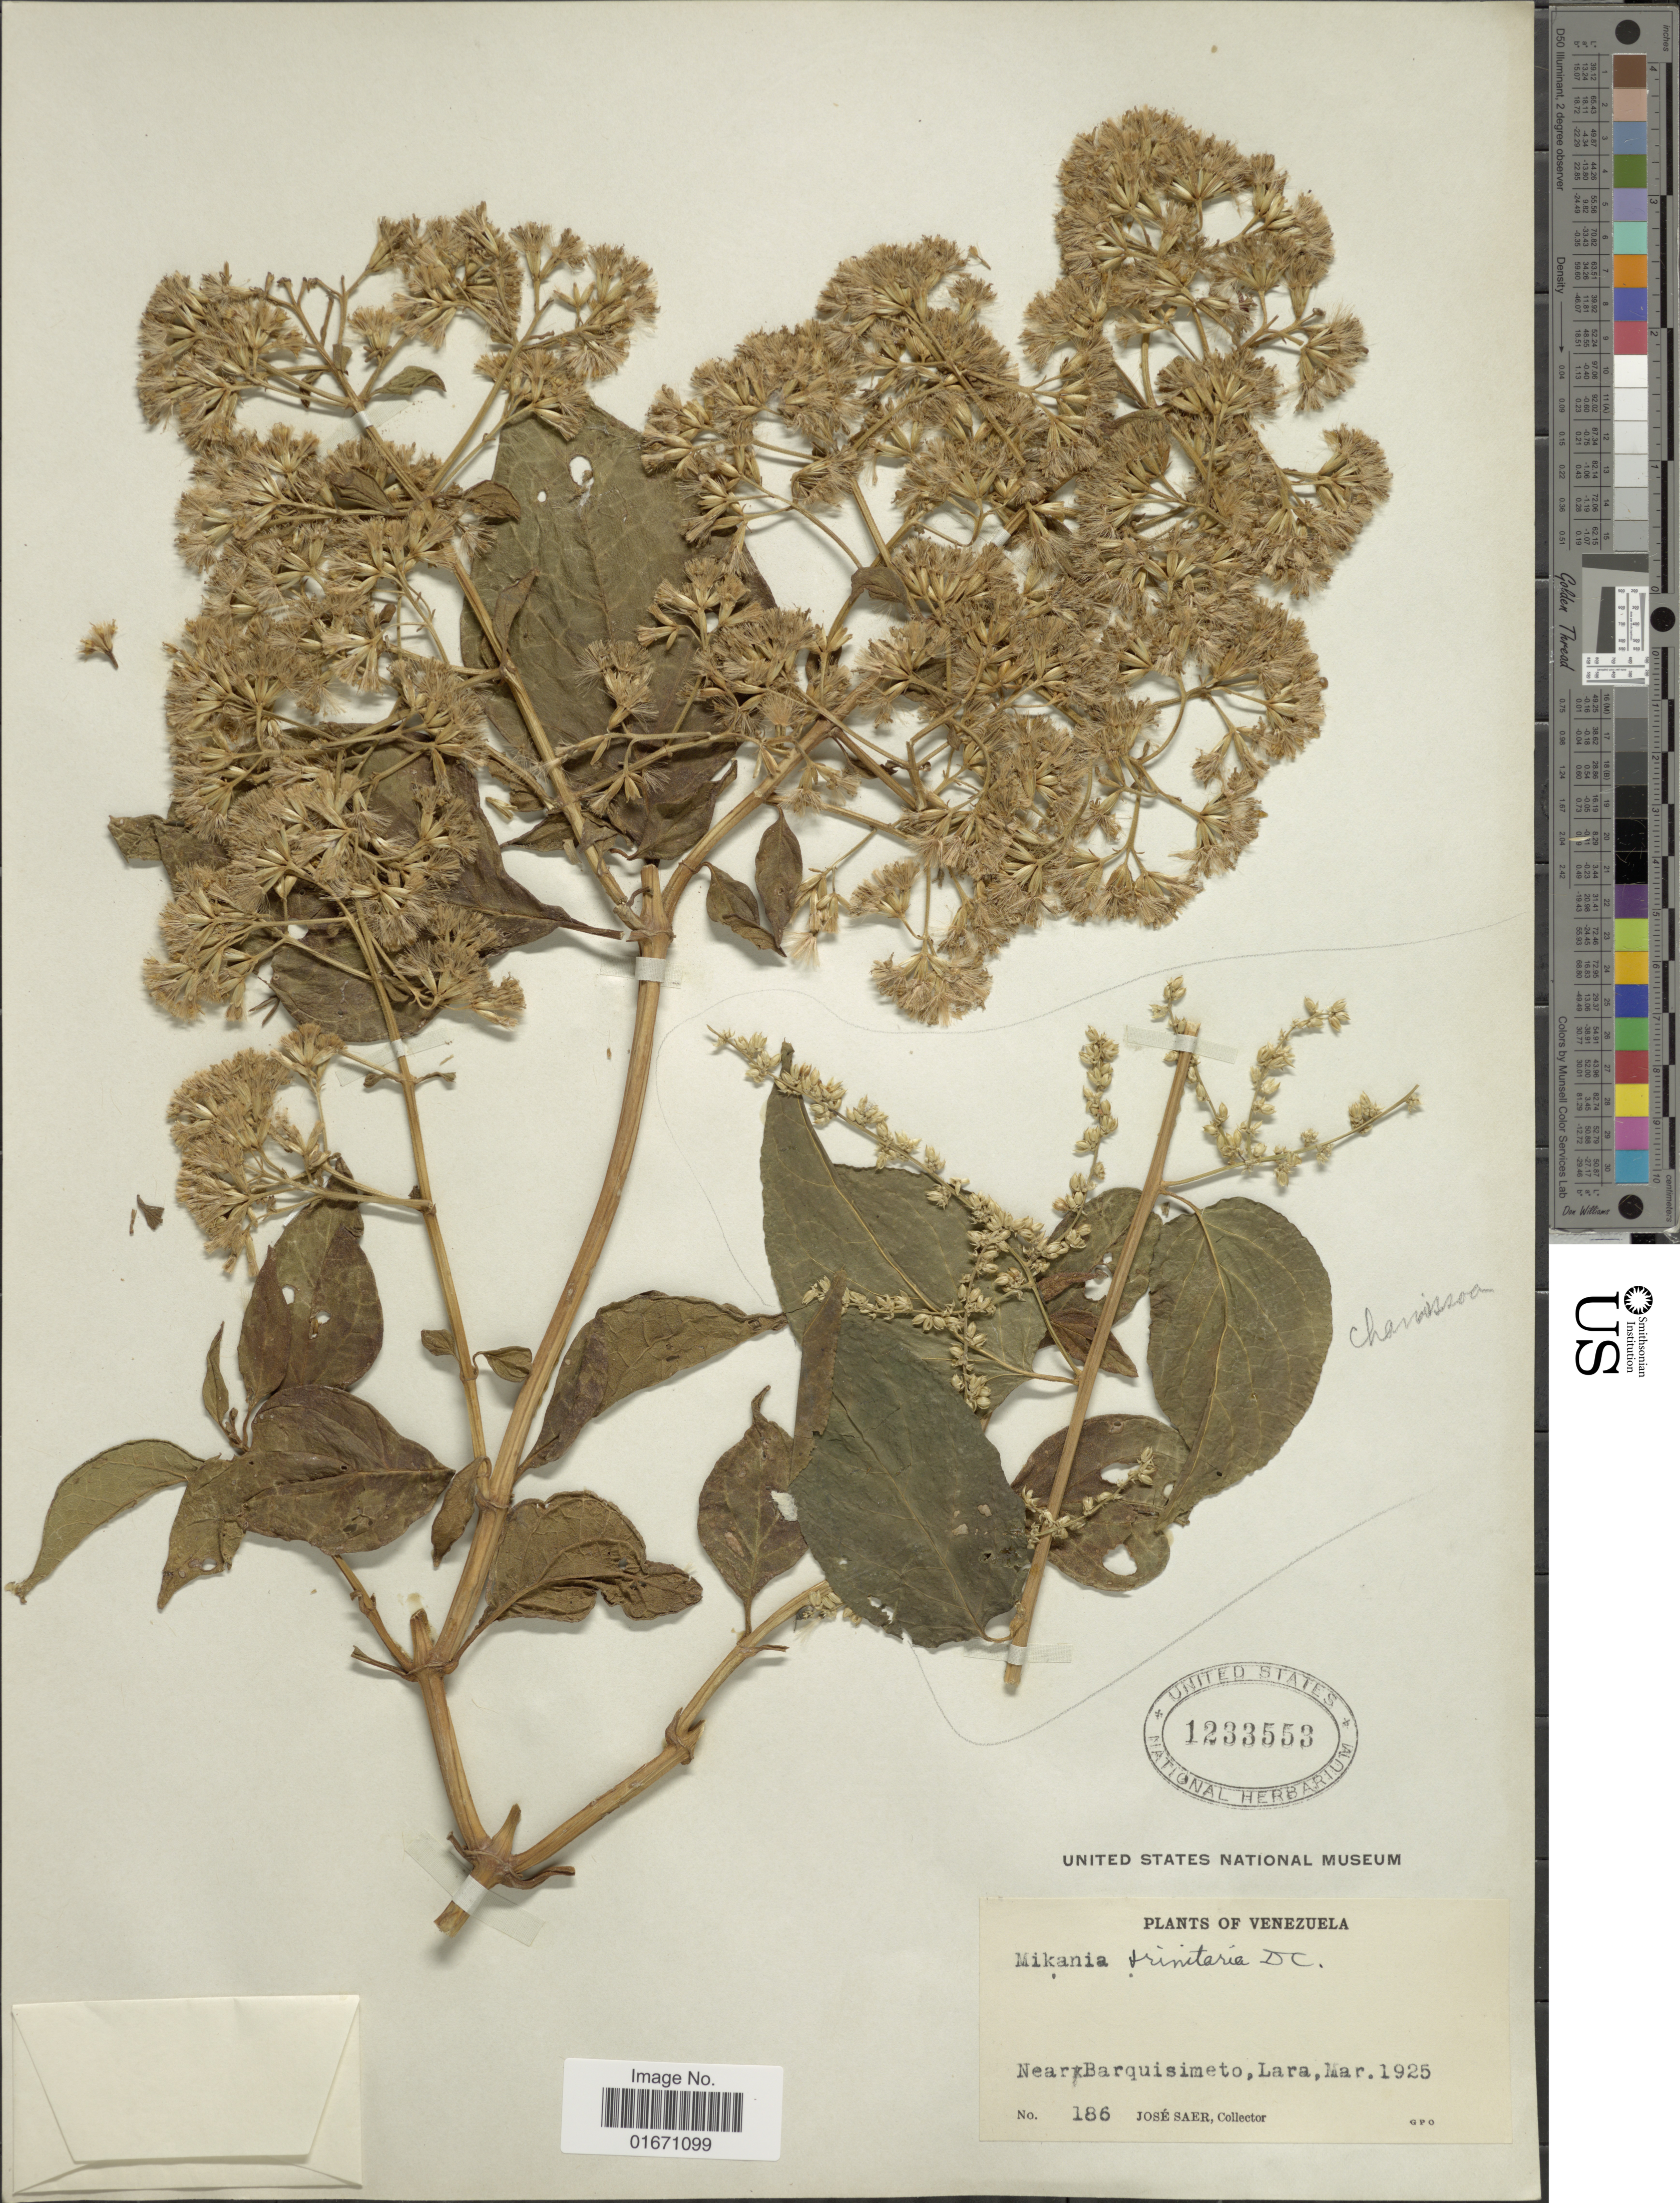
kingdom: Plantae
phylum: Tracheophyta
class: Magnoliopsida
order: Asterales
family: Asteraceae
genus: Mikania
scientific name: Mikania trinitaria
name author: DC.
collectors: J. Saer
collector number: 186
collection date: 1925-03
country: Venezuela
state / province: Lara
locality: Near Barquisimeto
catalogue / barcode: US 1233553